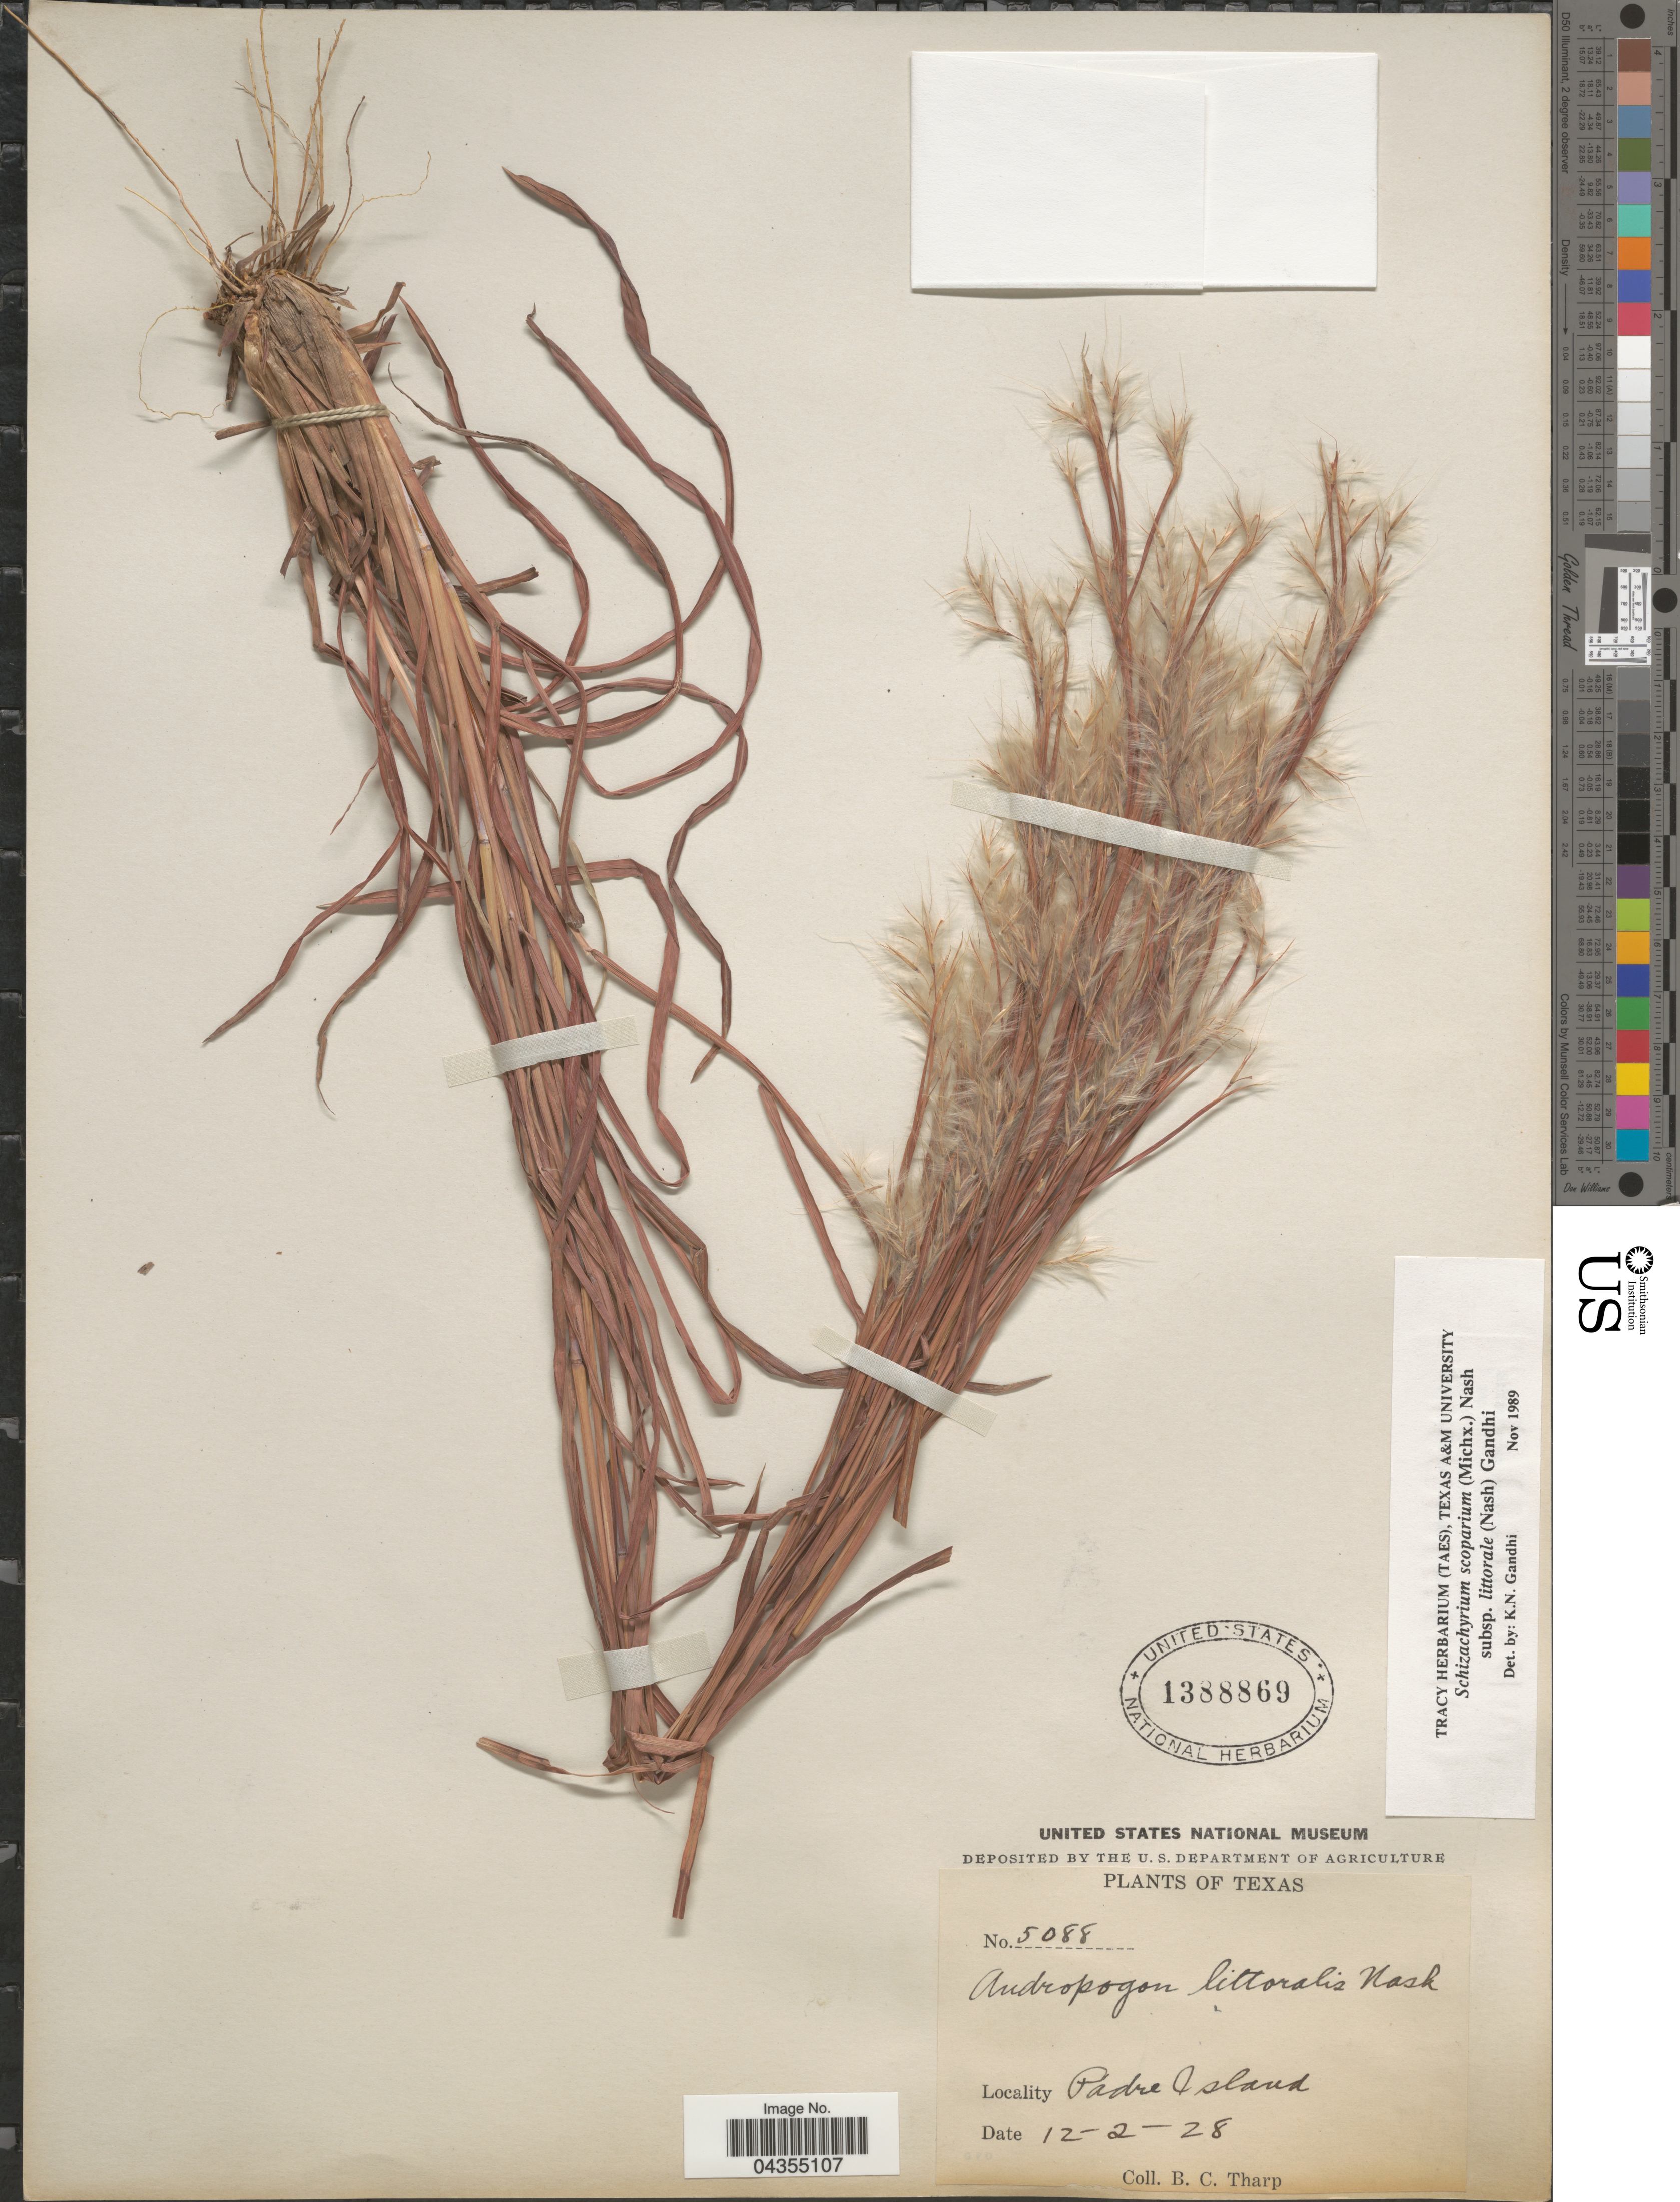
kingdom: Plantae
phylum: Tracheophyta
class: Liliopsida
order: Poales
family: Poaceae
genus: Schizachyrium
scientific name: Schizachyrium scoparium var. littorale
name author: (Nash) Gould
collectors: B. C. Tharp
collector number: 5088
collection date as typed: Transcribed d/m/y: 2/12/28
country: United States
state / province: Texas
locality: Padre Island.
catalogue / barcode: US 1388869